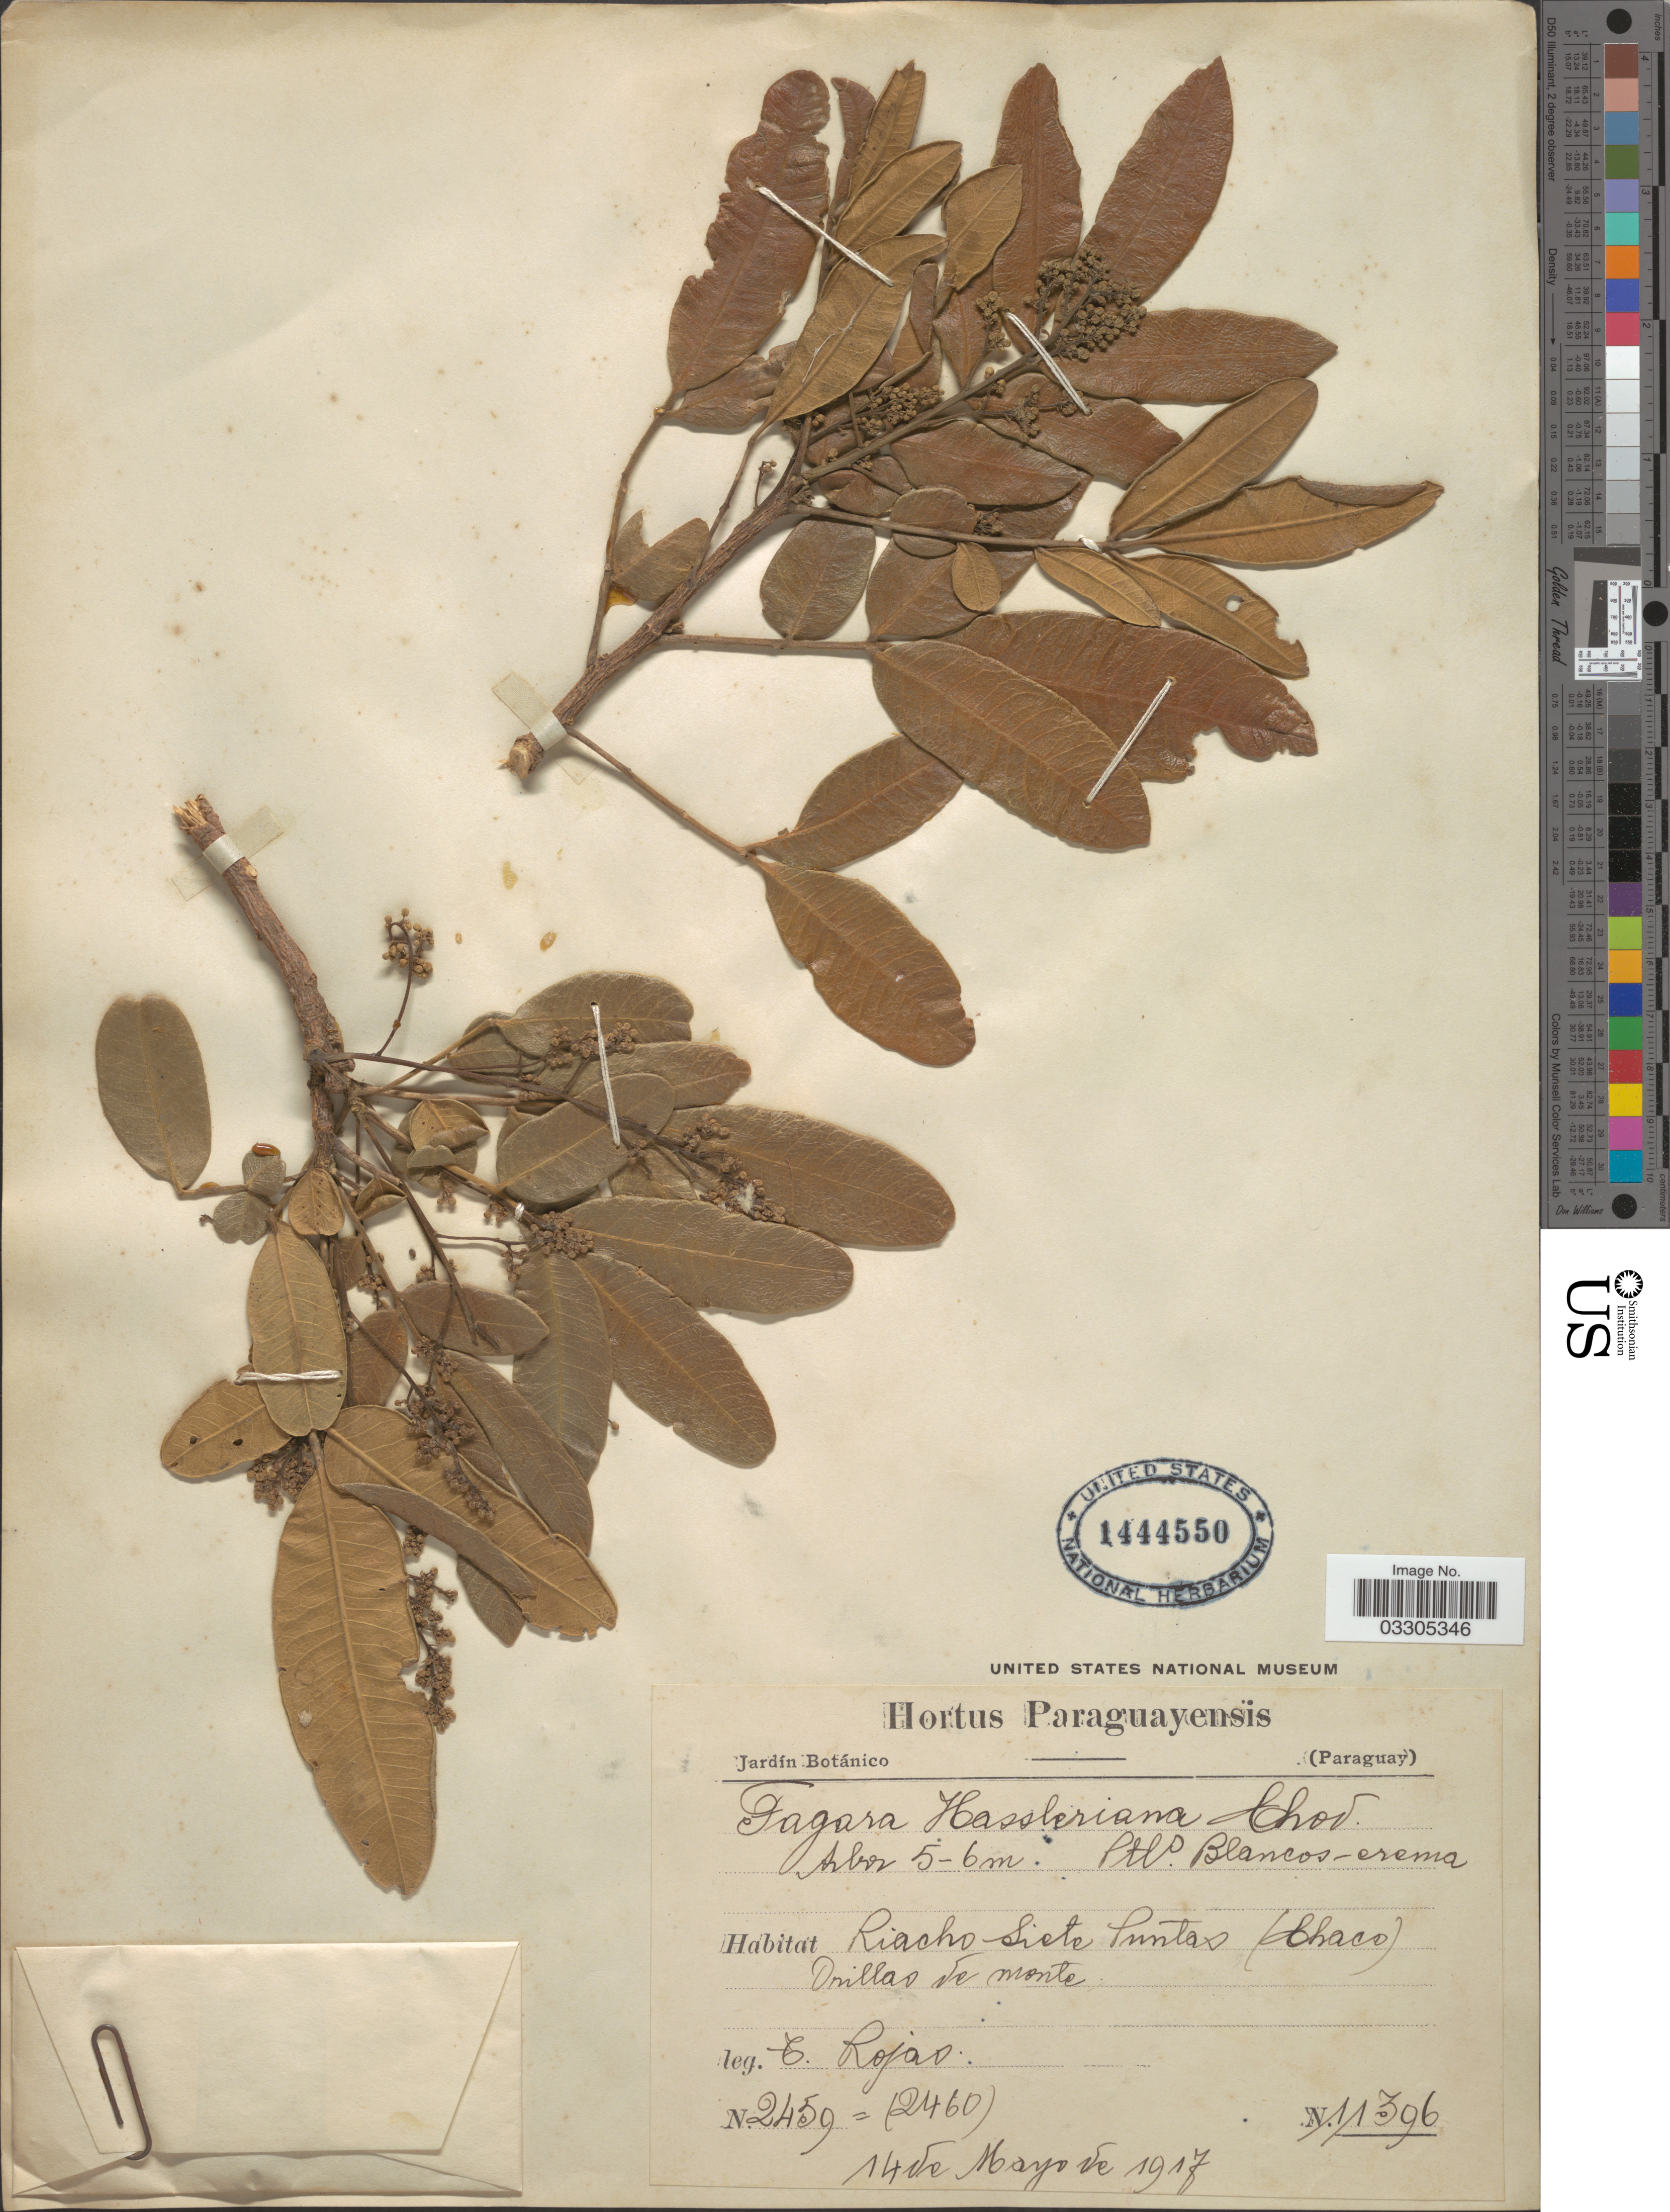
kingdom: Plantae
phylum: Tracheophyta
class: Magnoliopsida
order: Sapindales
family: Rutaceae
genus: Zanthoxylum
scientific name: Zanthoxylum hasslerianum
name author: (Chodat) Pirani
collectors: T. Rojas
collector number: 2459=(2460)/11396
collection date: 1917-05-14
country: Paraguay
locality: Riacho Siete Puntas (Chaco). Orillas de monte.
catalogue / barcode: US 1444550